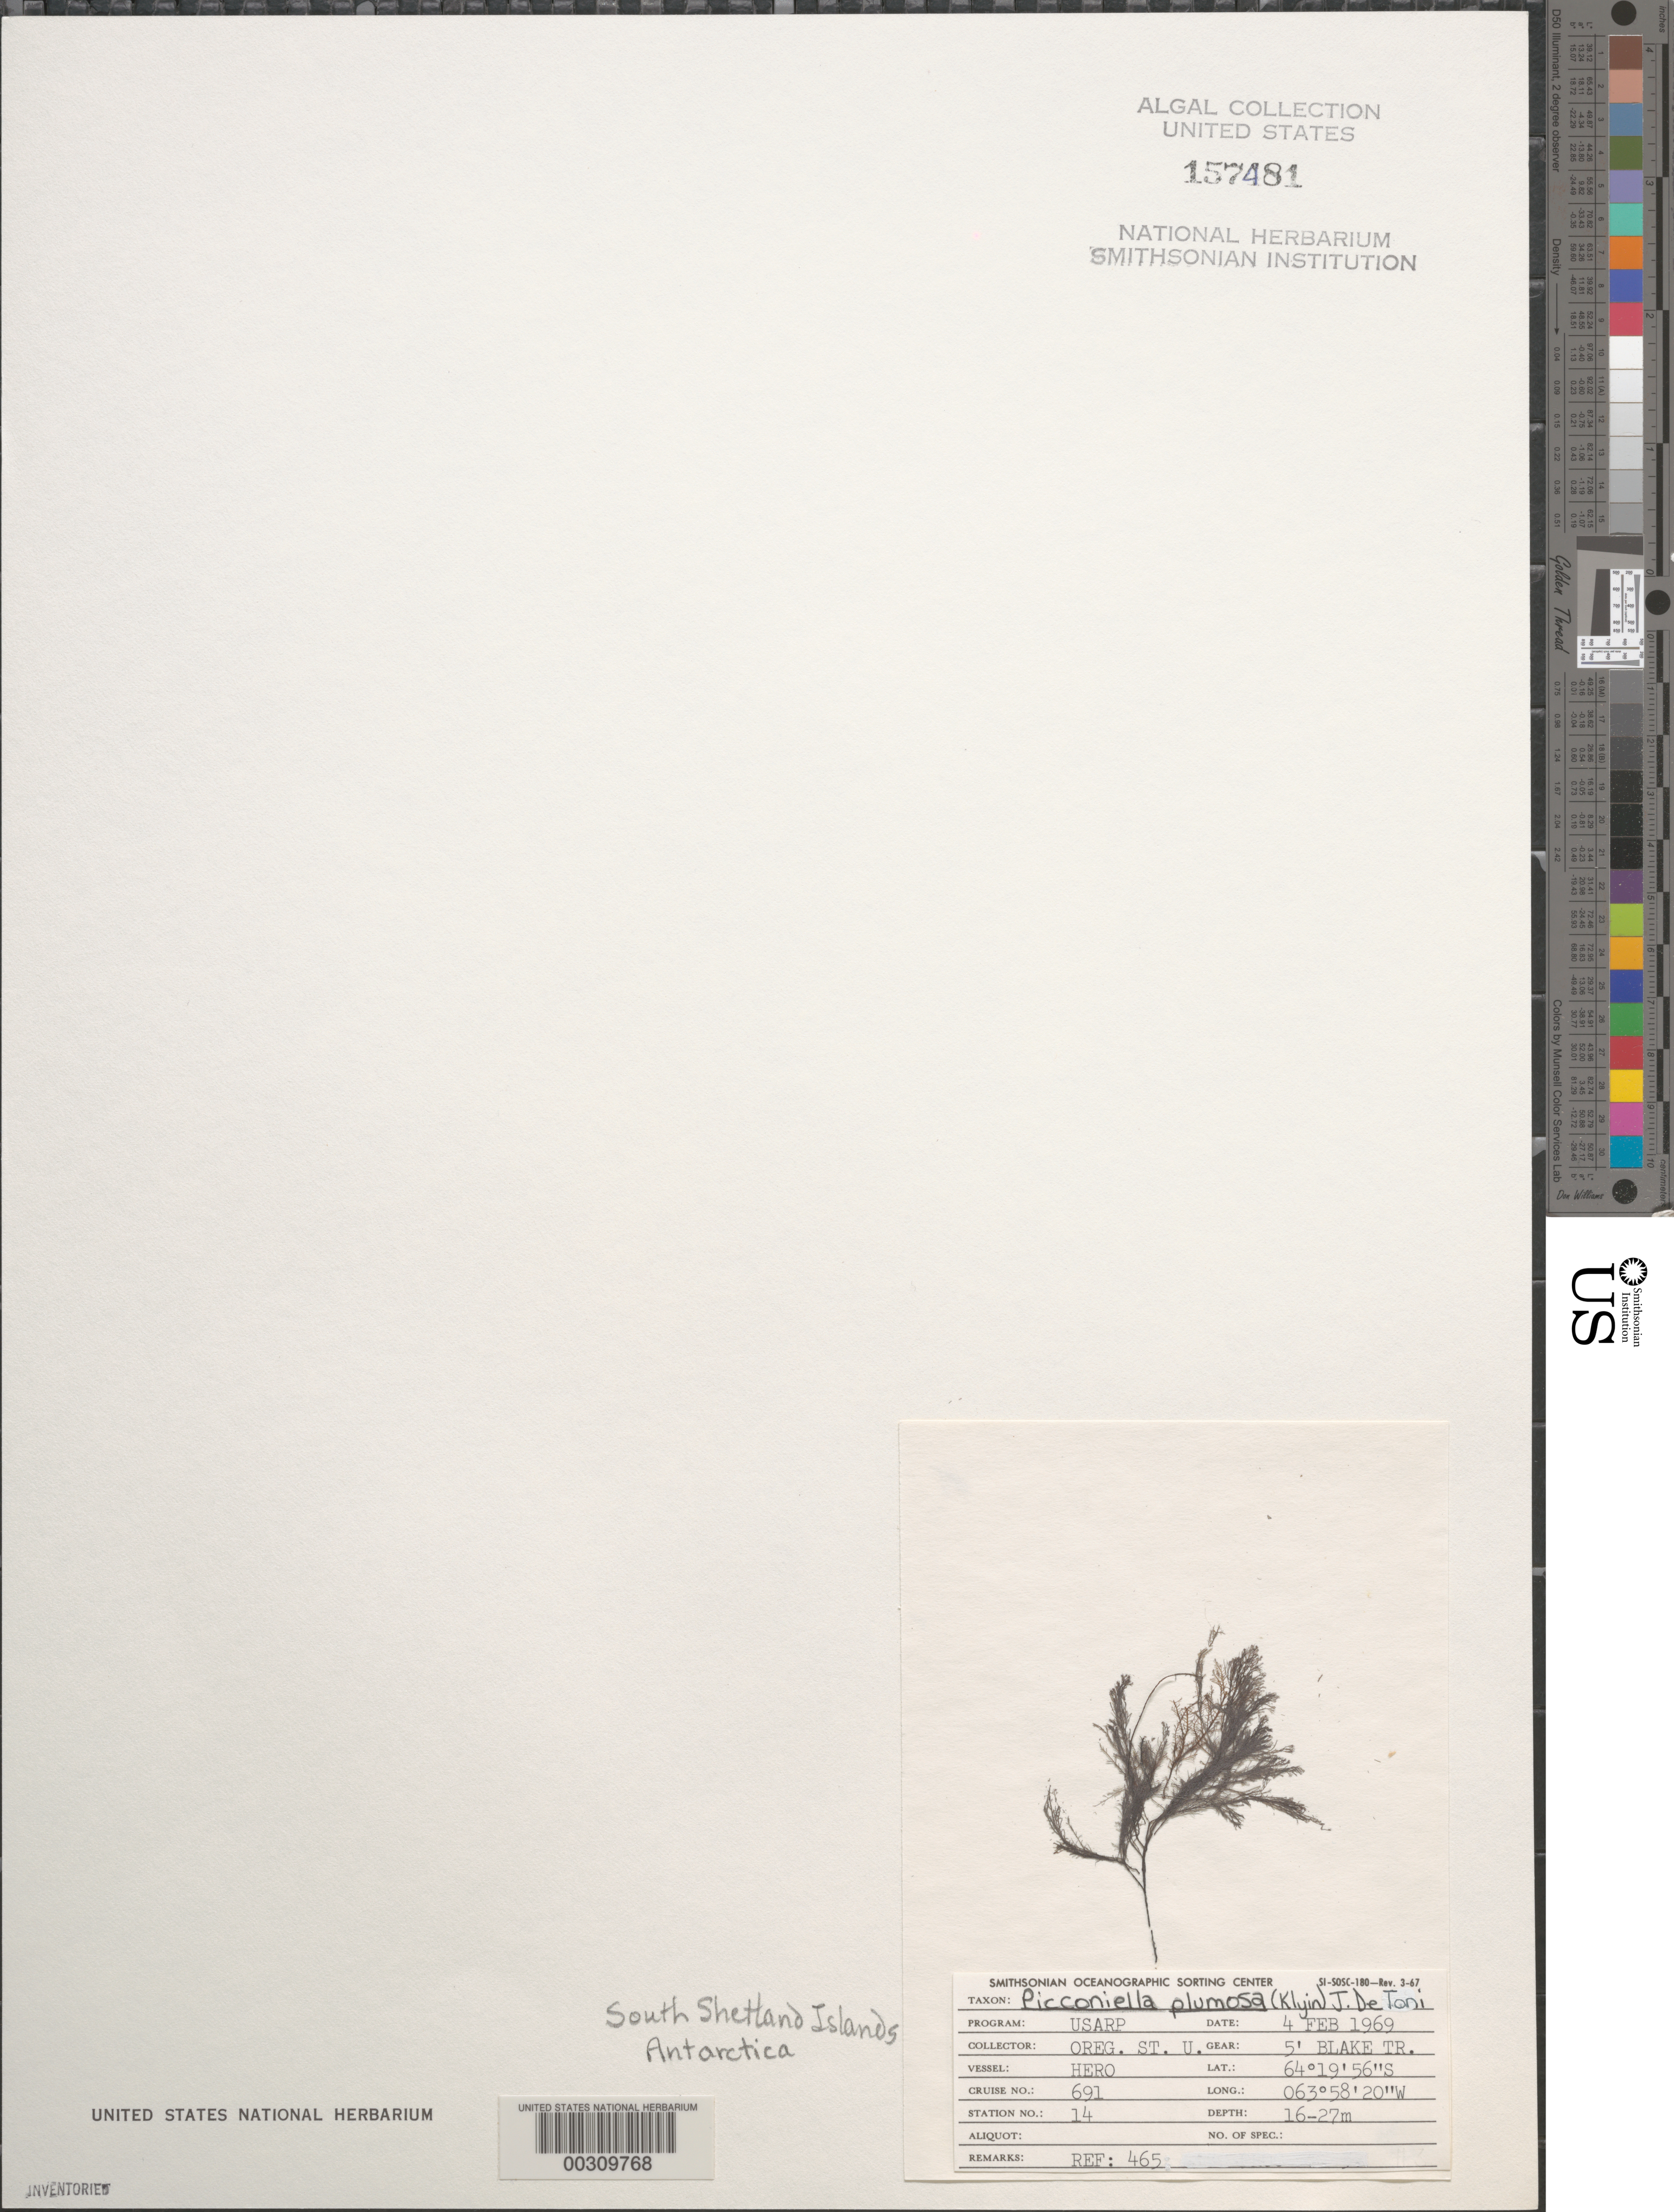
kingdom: Plantae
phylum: Rhodophyta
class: Florideophyceae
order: Ceramiales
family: Rhodomelaceae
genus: Picconiella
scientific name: Picconiella plumosa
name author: (Kylin) De Toni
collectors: Oregon State University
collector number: Station 691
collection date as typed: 04 Feb 1969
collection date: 1969-02-04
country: Antarctica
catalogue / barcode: US 157481